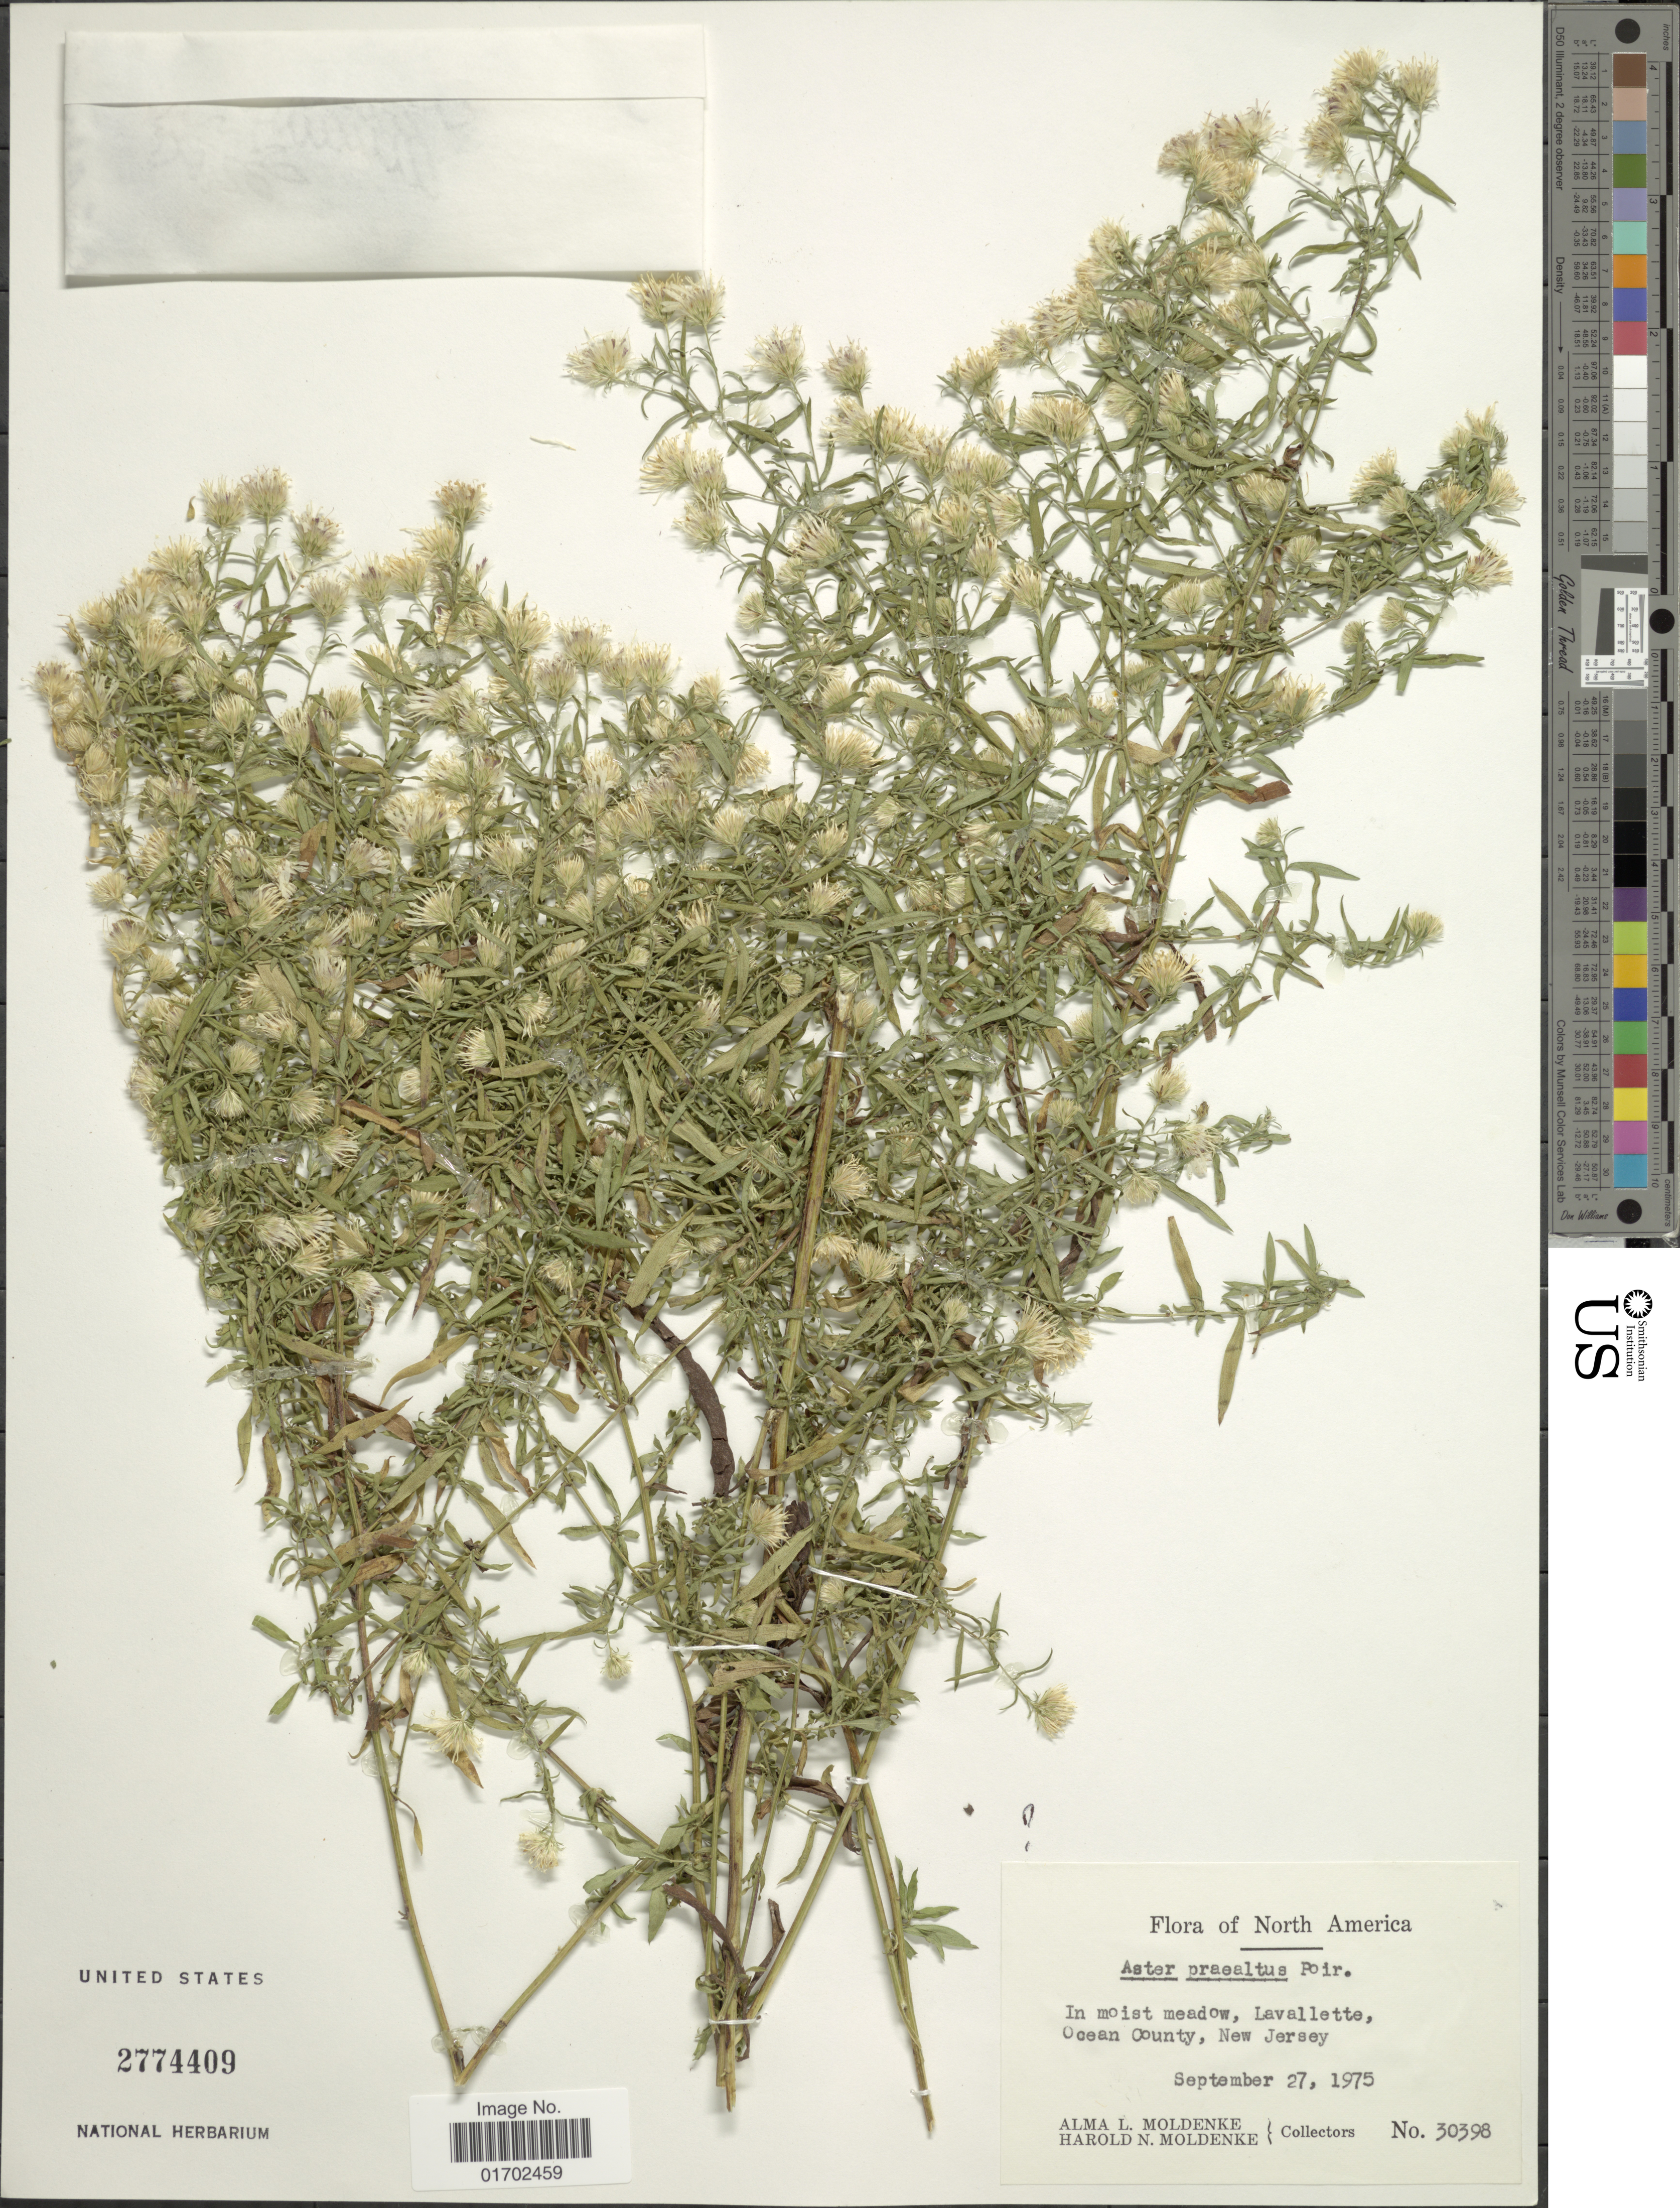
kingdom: Plantae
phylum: Tracheophyta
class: Magnoliopsida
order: Asterales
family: Asteraceae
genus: Symphyotrichum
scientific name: Symphyotrichum praealtum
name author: (Poir.) G.L. Nesom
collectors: A. L. Moldenke & H. N. Moldenke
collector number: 30398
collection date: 1975-09-27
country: United States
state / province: New Jersey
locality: North America. In moist meadow, Lavallette, Ocean County, New Jersey.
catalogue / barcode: US 2774409